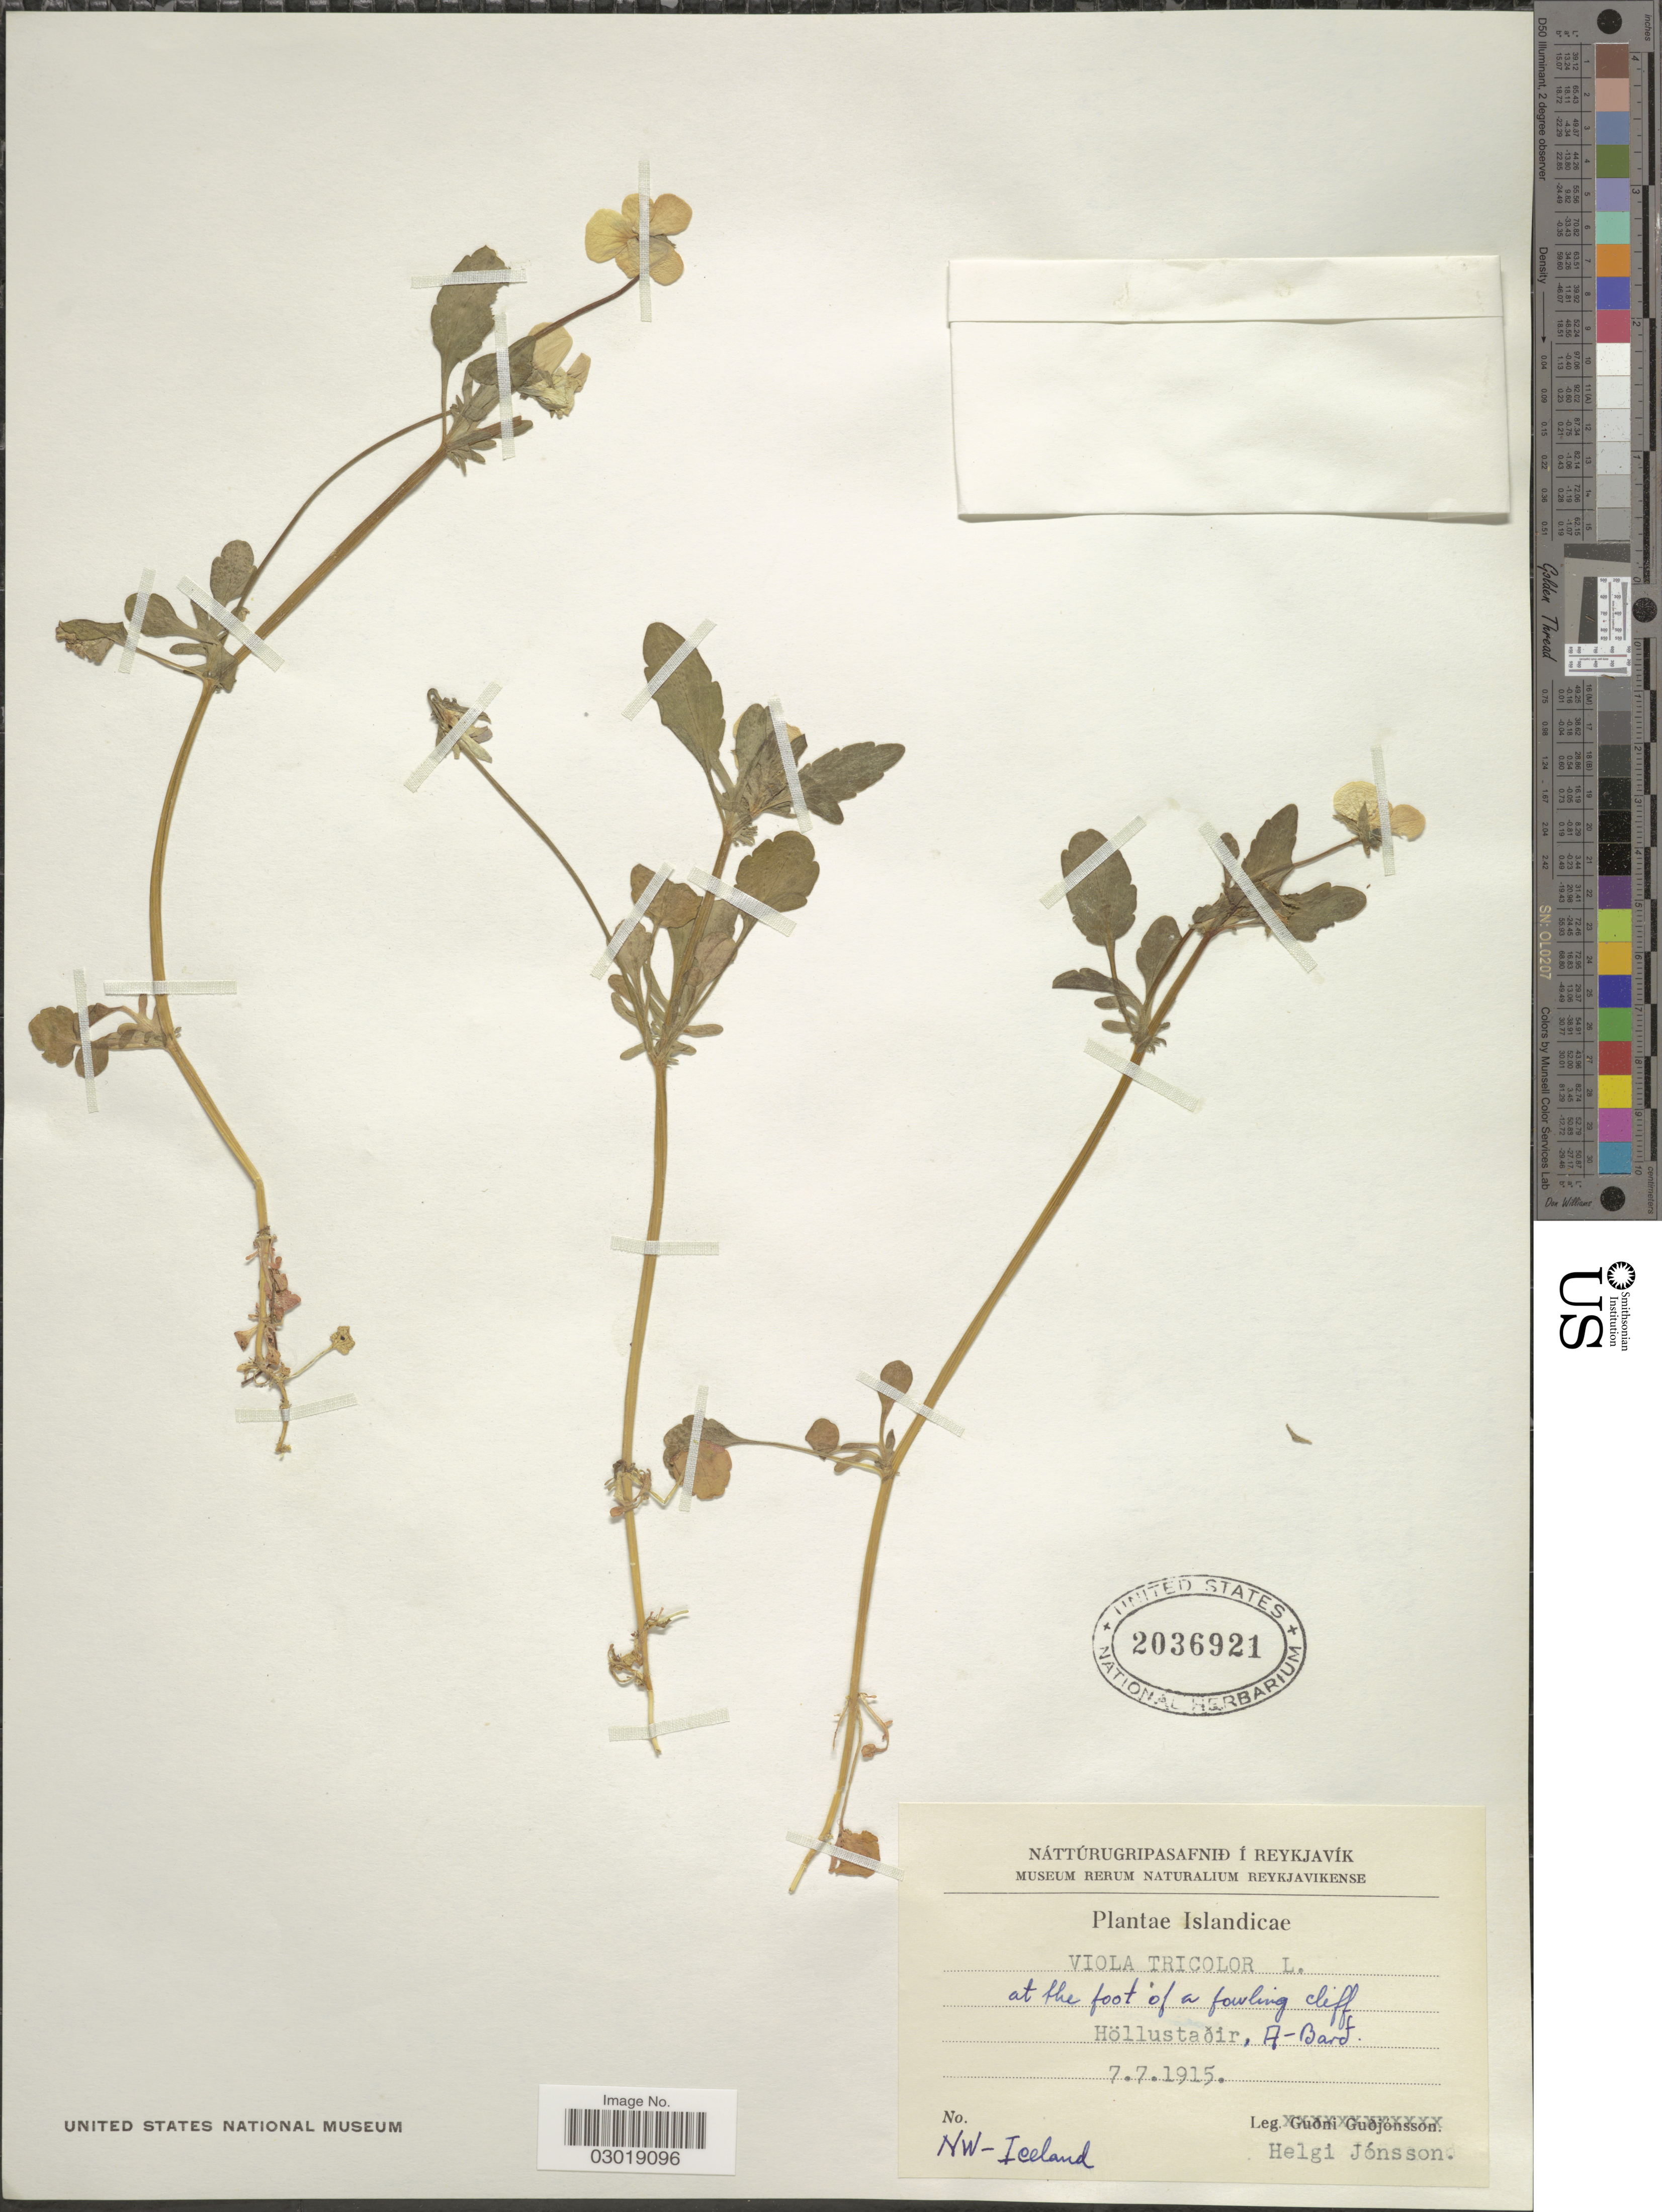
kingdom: Plantae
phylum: Tracheophyta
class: Magnoliopsida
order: Malpighiales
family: Violaceae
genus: Viola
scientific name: Viola tricolor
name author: L.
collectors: H. Jónsson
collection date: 1915-07-07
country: Iceland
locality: At the foot of a fowling cliff, Höllustaoir, A- Bard. NW-Iceland.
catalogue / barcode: US 2036921